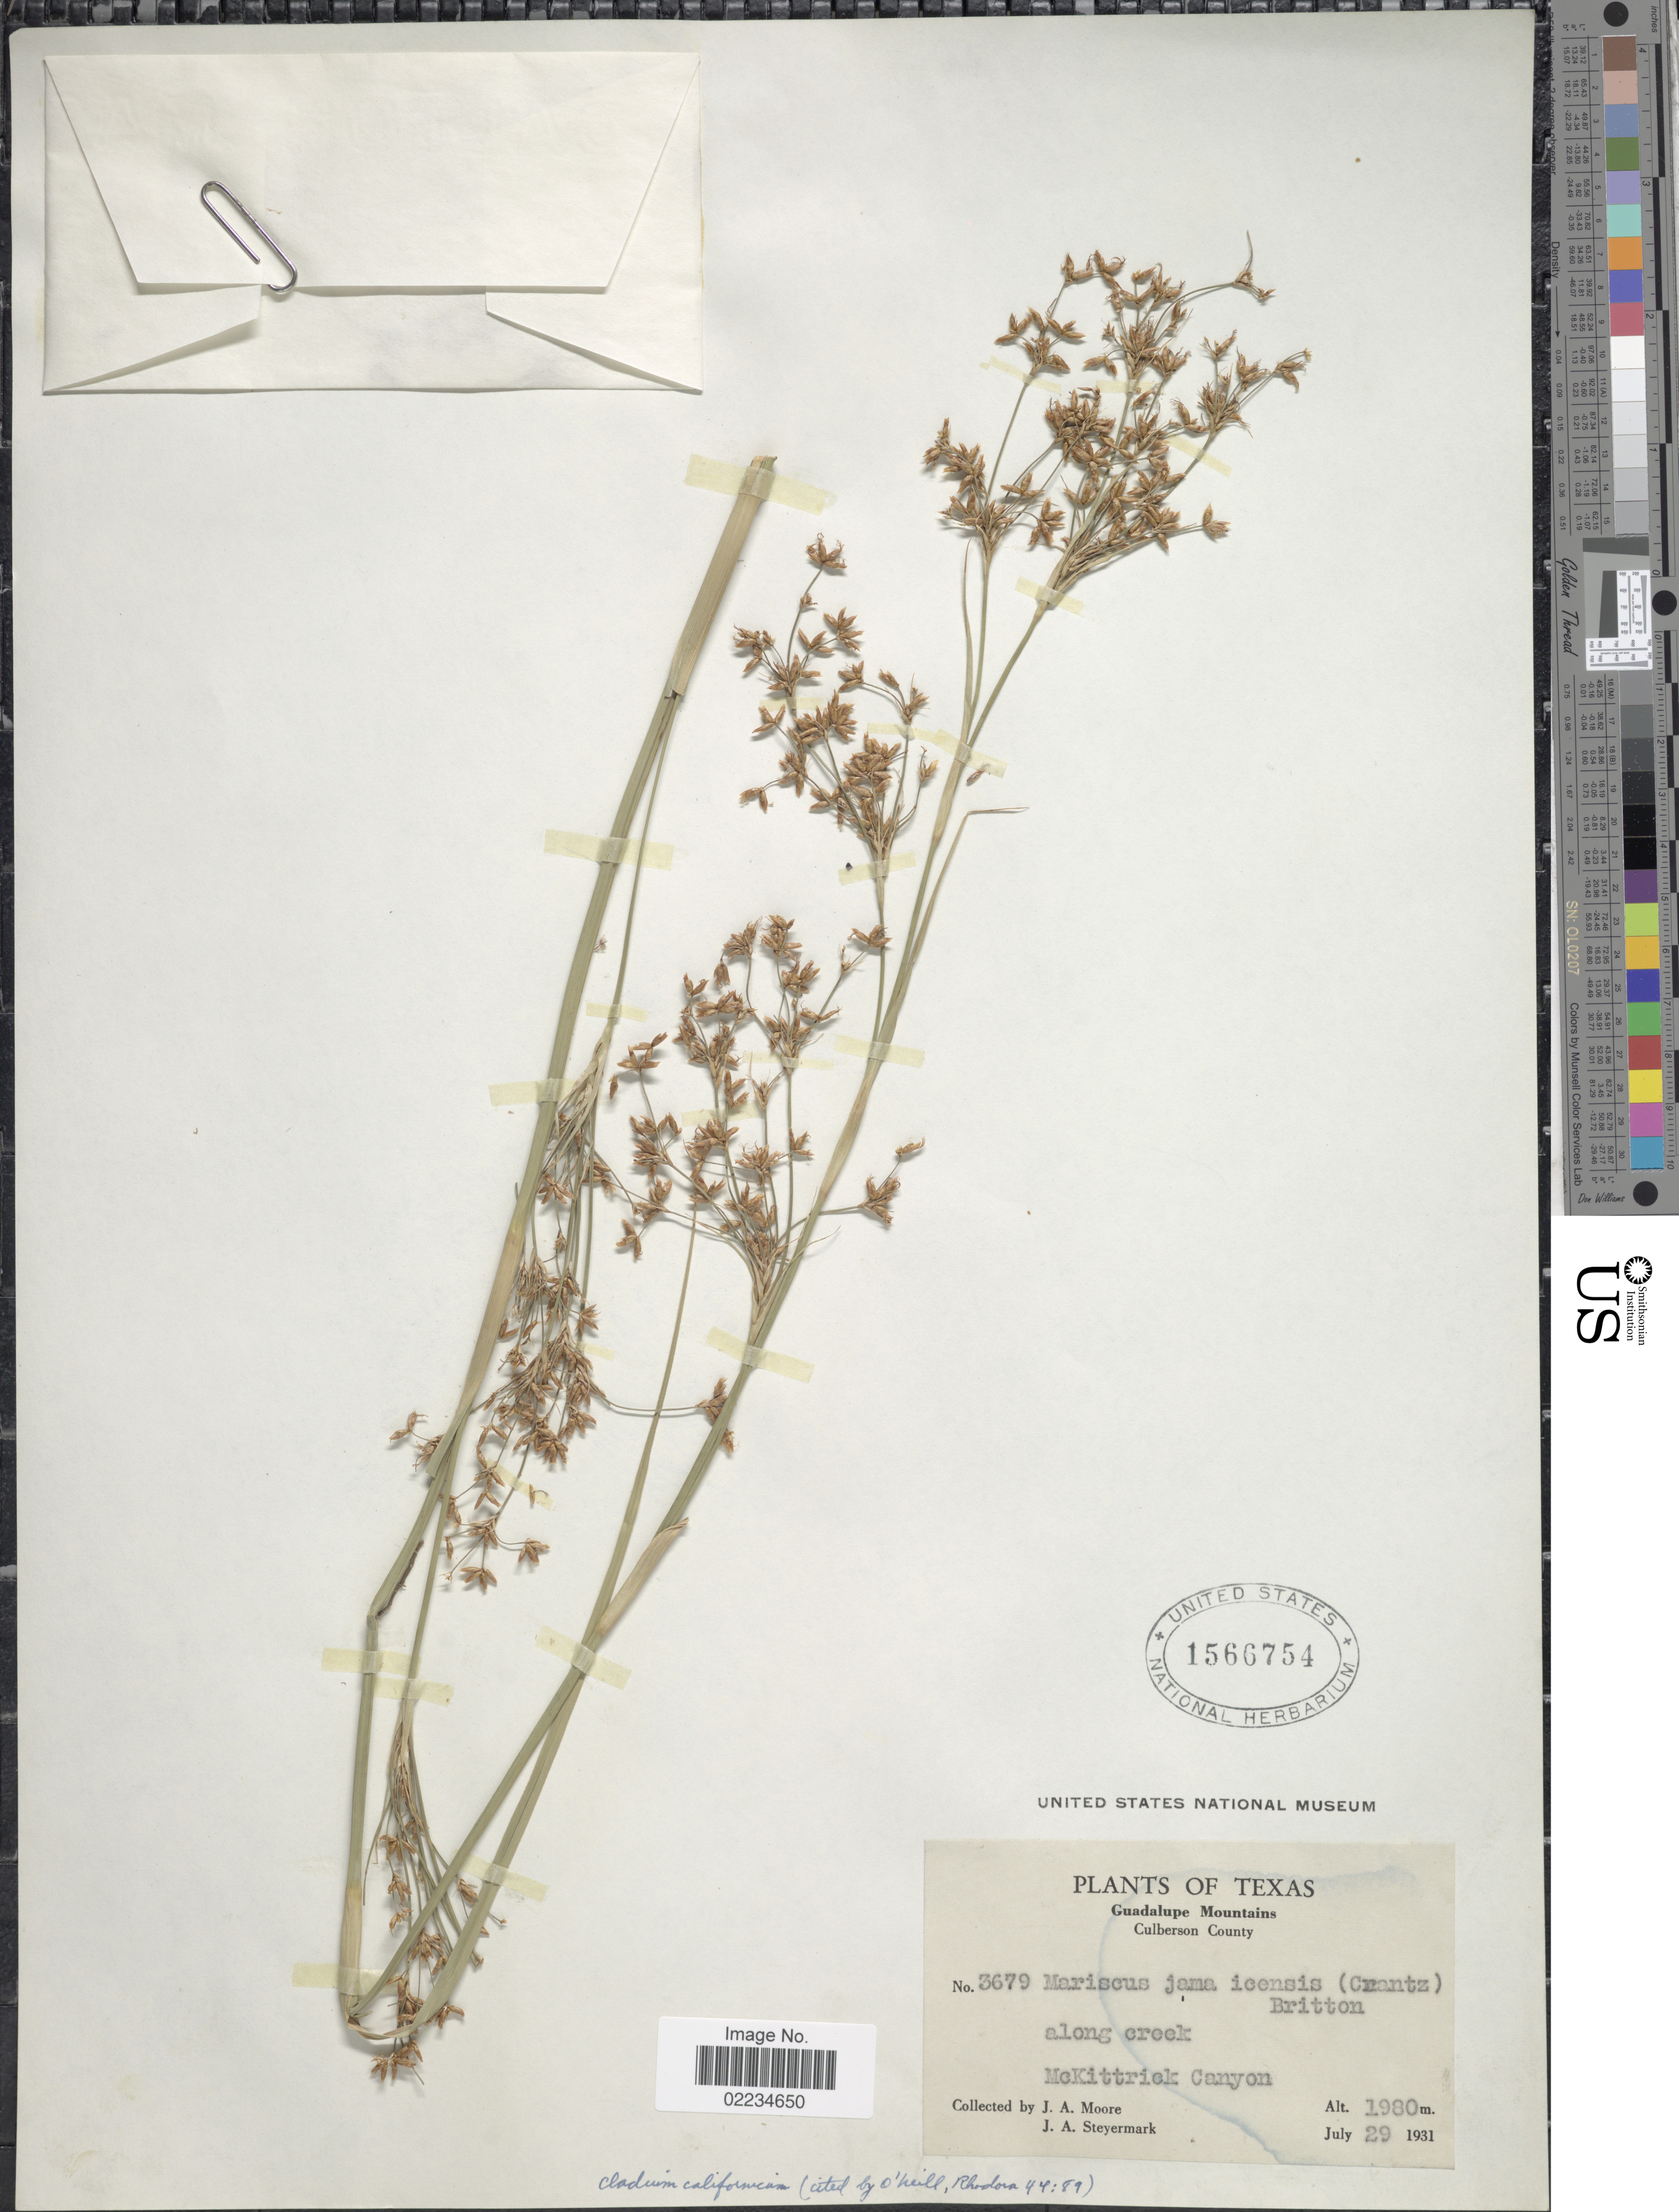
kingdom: Plantae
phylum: Tracheophyta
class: Liliopsida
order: Poales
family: Cyperaceae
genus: Cladium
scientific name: Cladium californicum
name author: (S. Watson) O'Neill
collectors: J. A. Moore & J. Steyermark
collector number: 3679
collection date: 1931-07-29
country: United States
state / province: Texas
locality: Guadalupe Mountains, Culberson County, along creek, McKittrick Canyon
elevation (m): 1980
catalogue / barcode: US 1566754